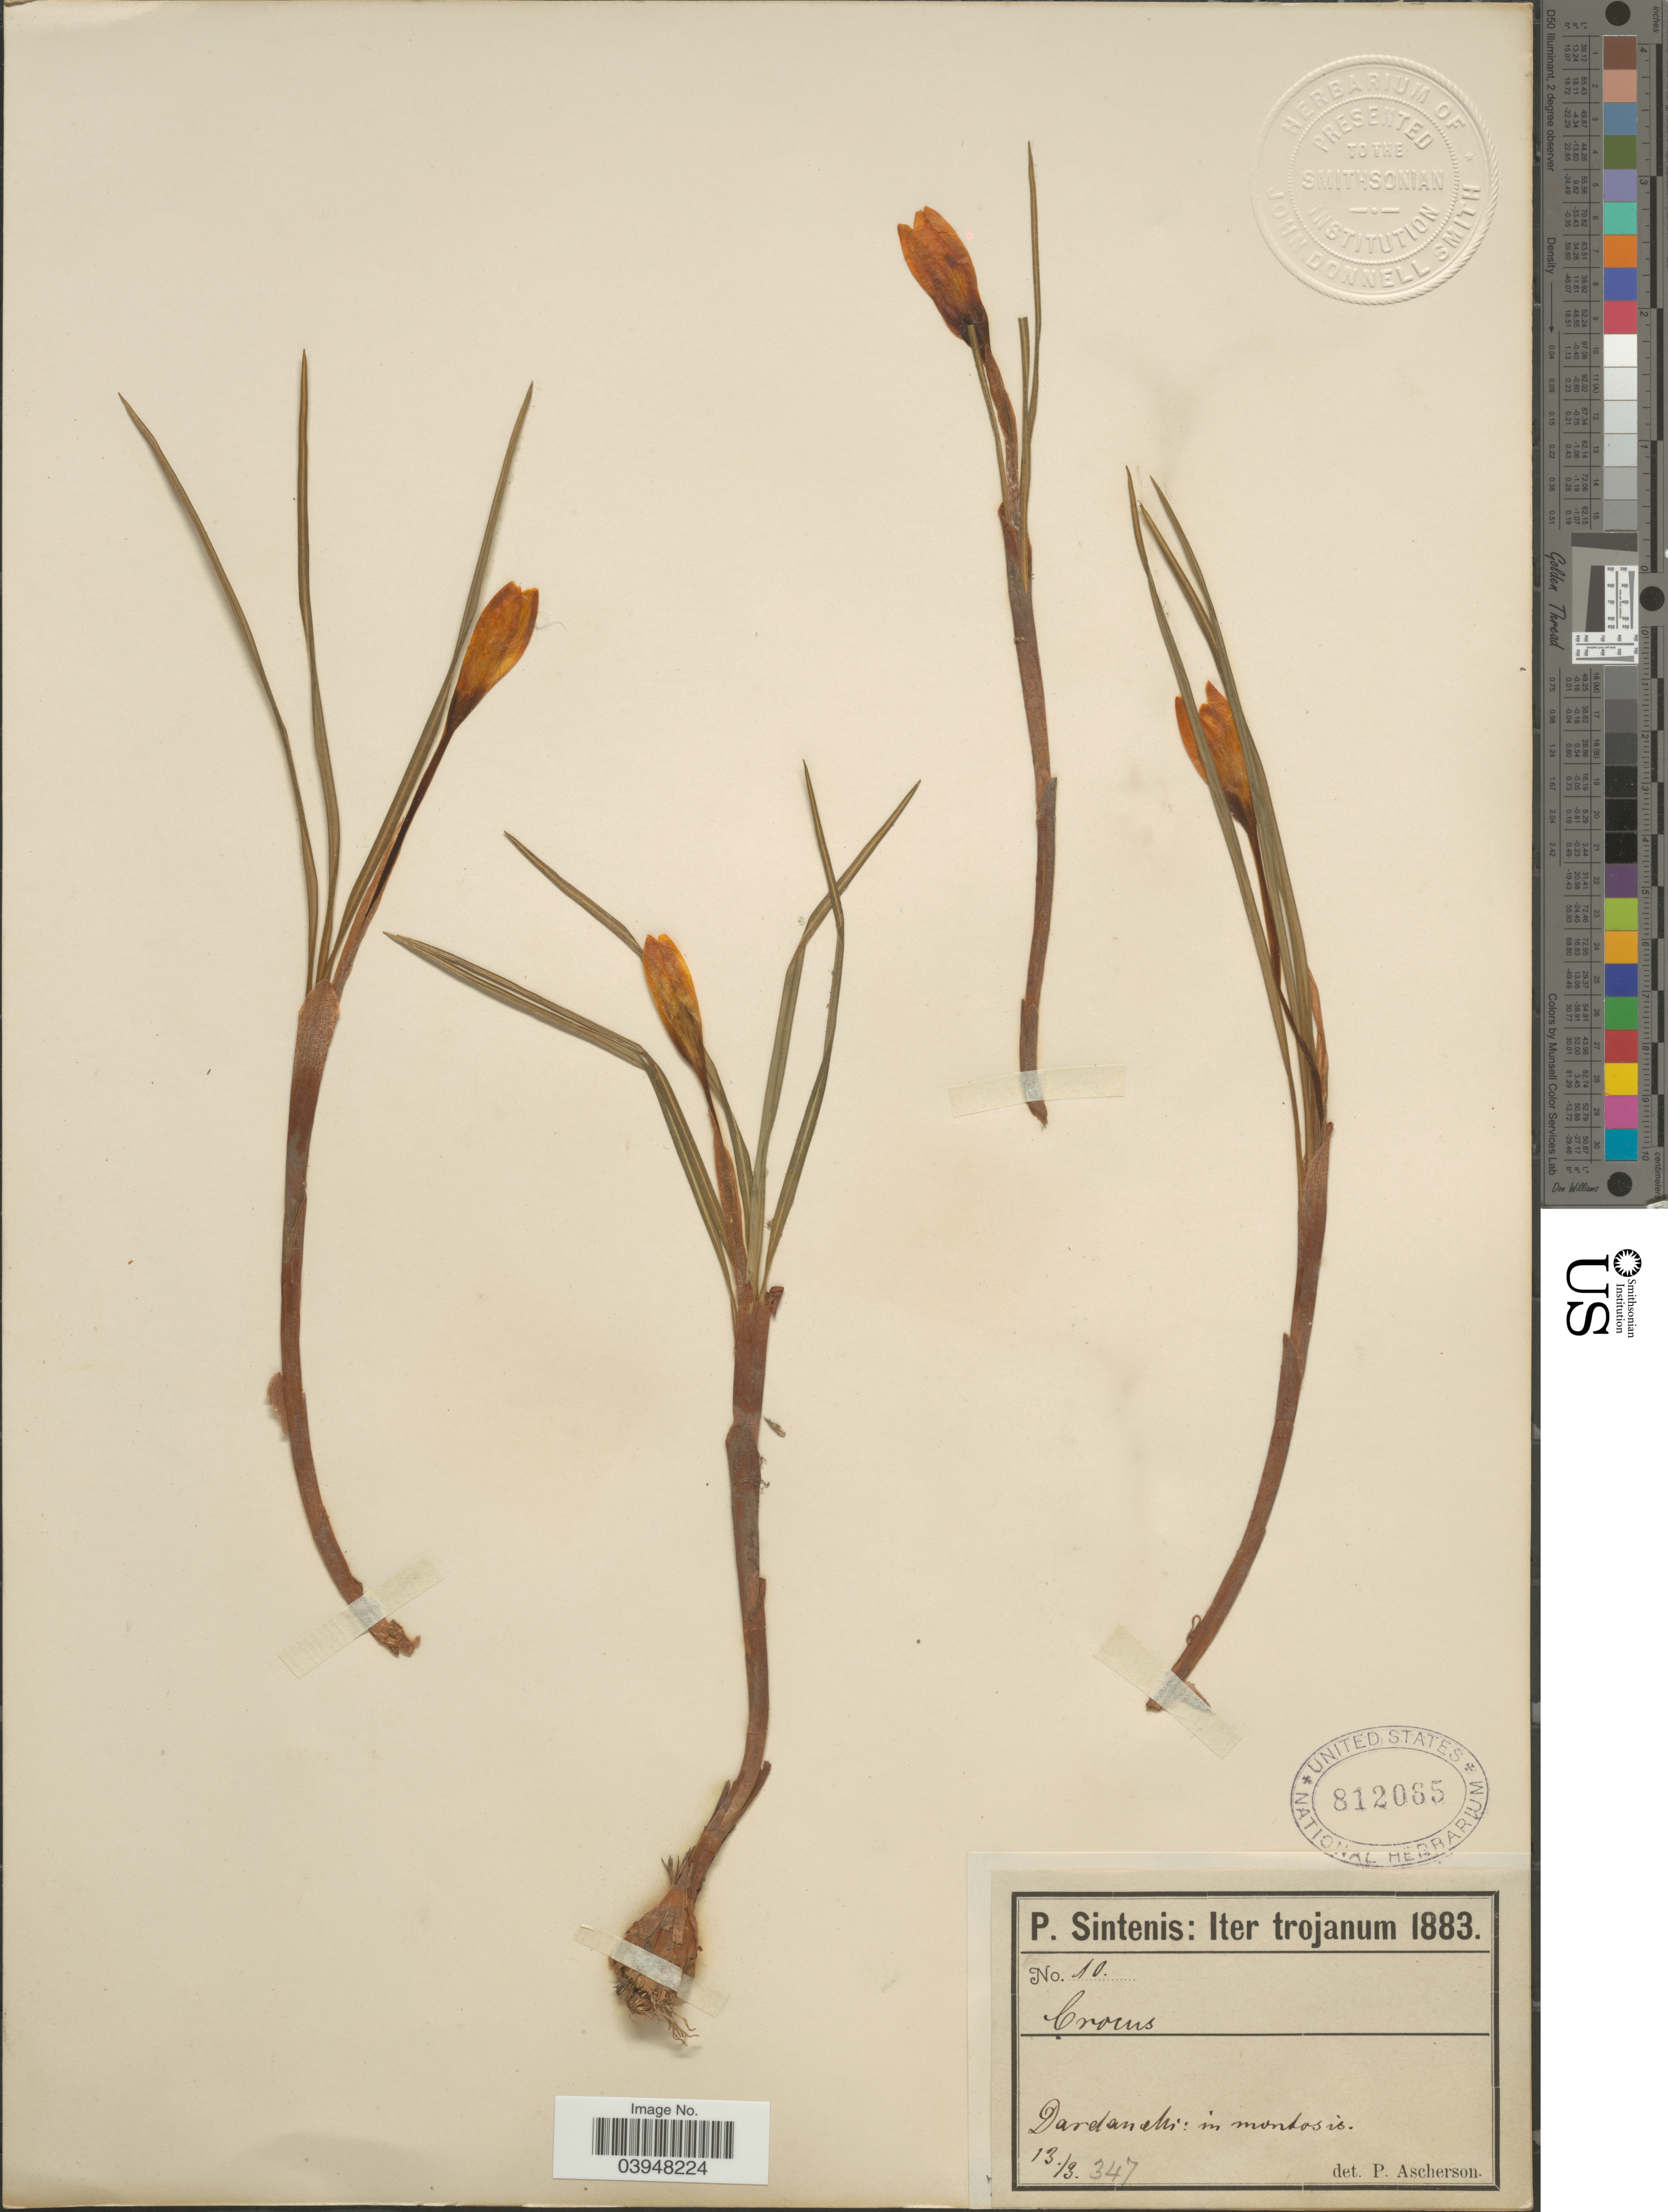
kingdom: Plantae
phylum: Tracheophyta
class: Liliopsida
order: Asparagales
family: Iridaceae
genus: Crocus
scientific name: Crocus sp.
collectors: P. Sintenis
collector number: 10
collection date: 1883-03-13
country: Turkey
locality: Trojanum. Dardanelles: in montosis.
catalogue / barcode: US 812065